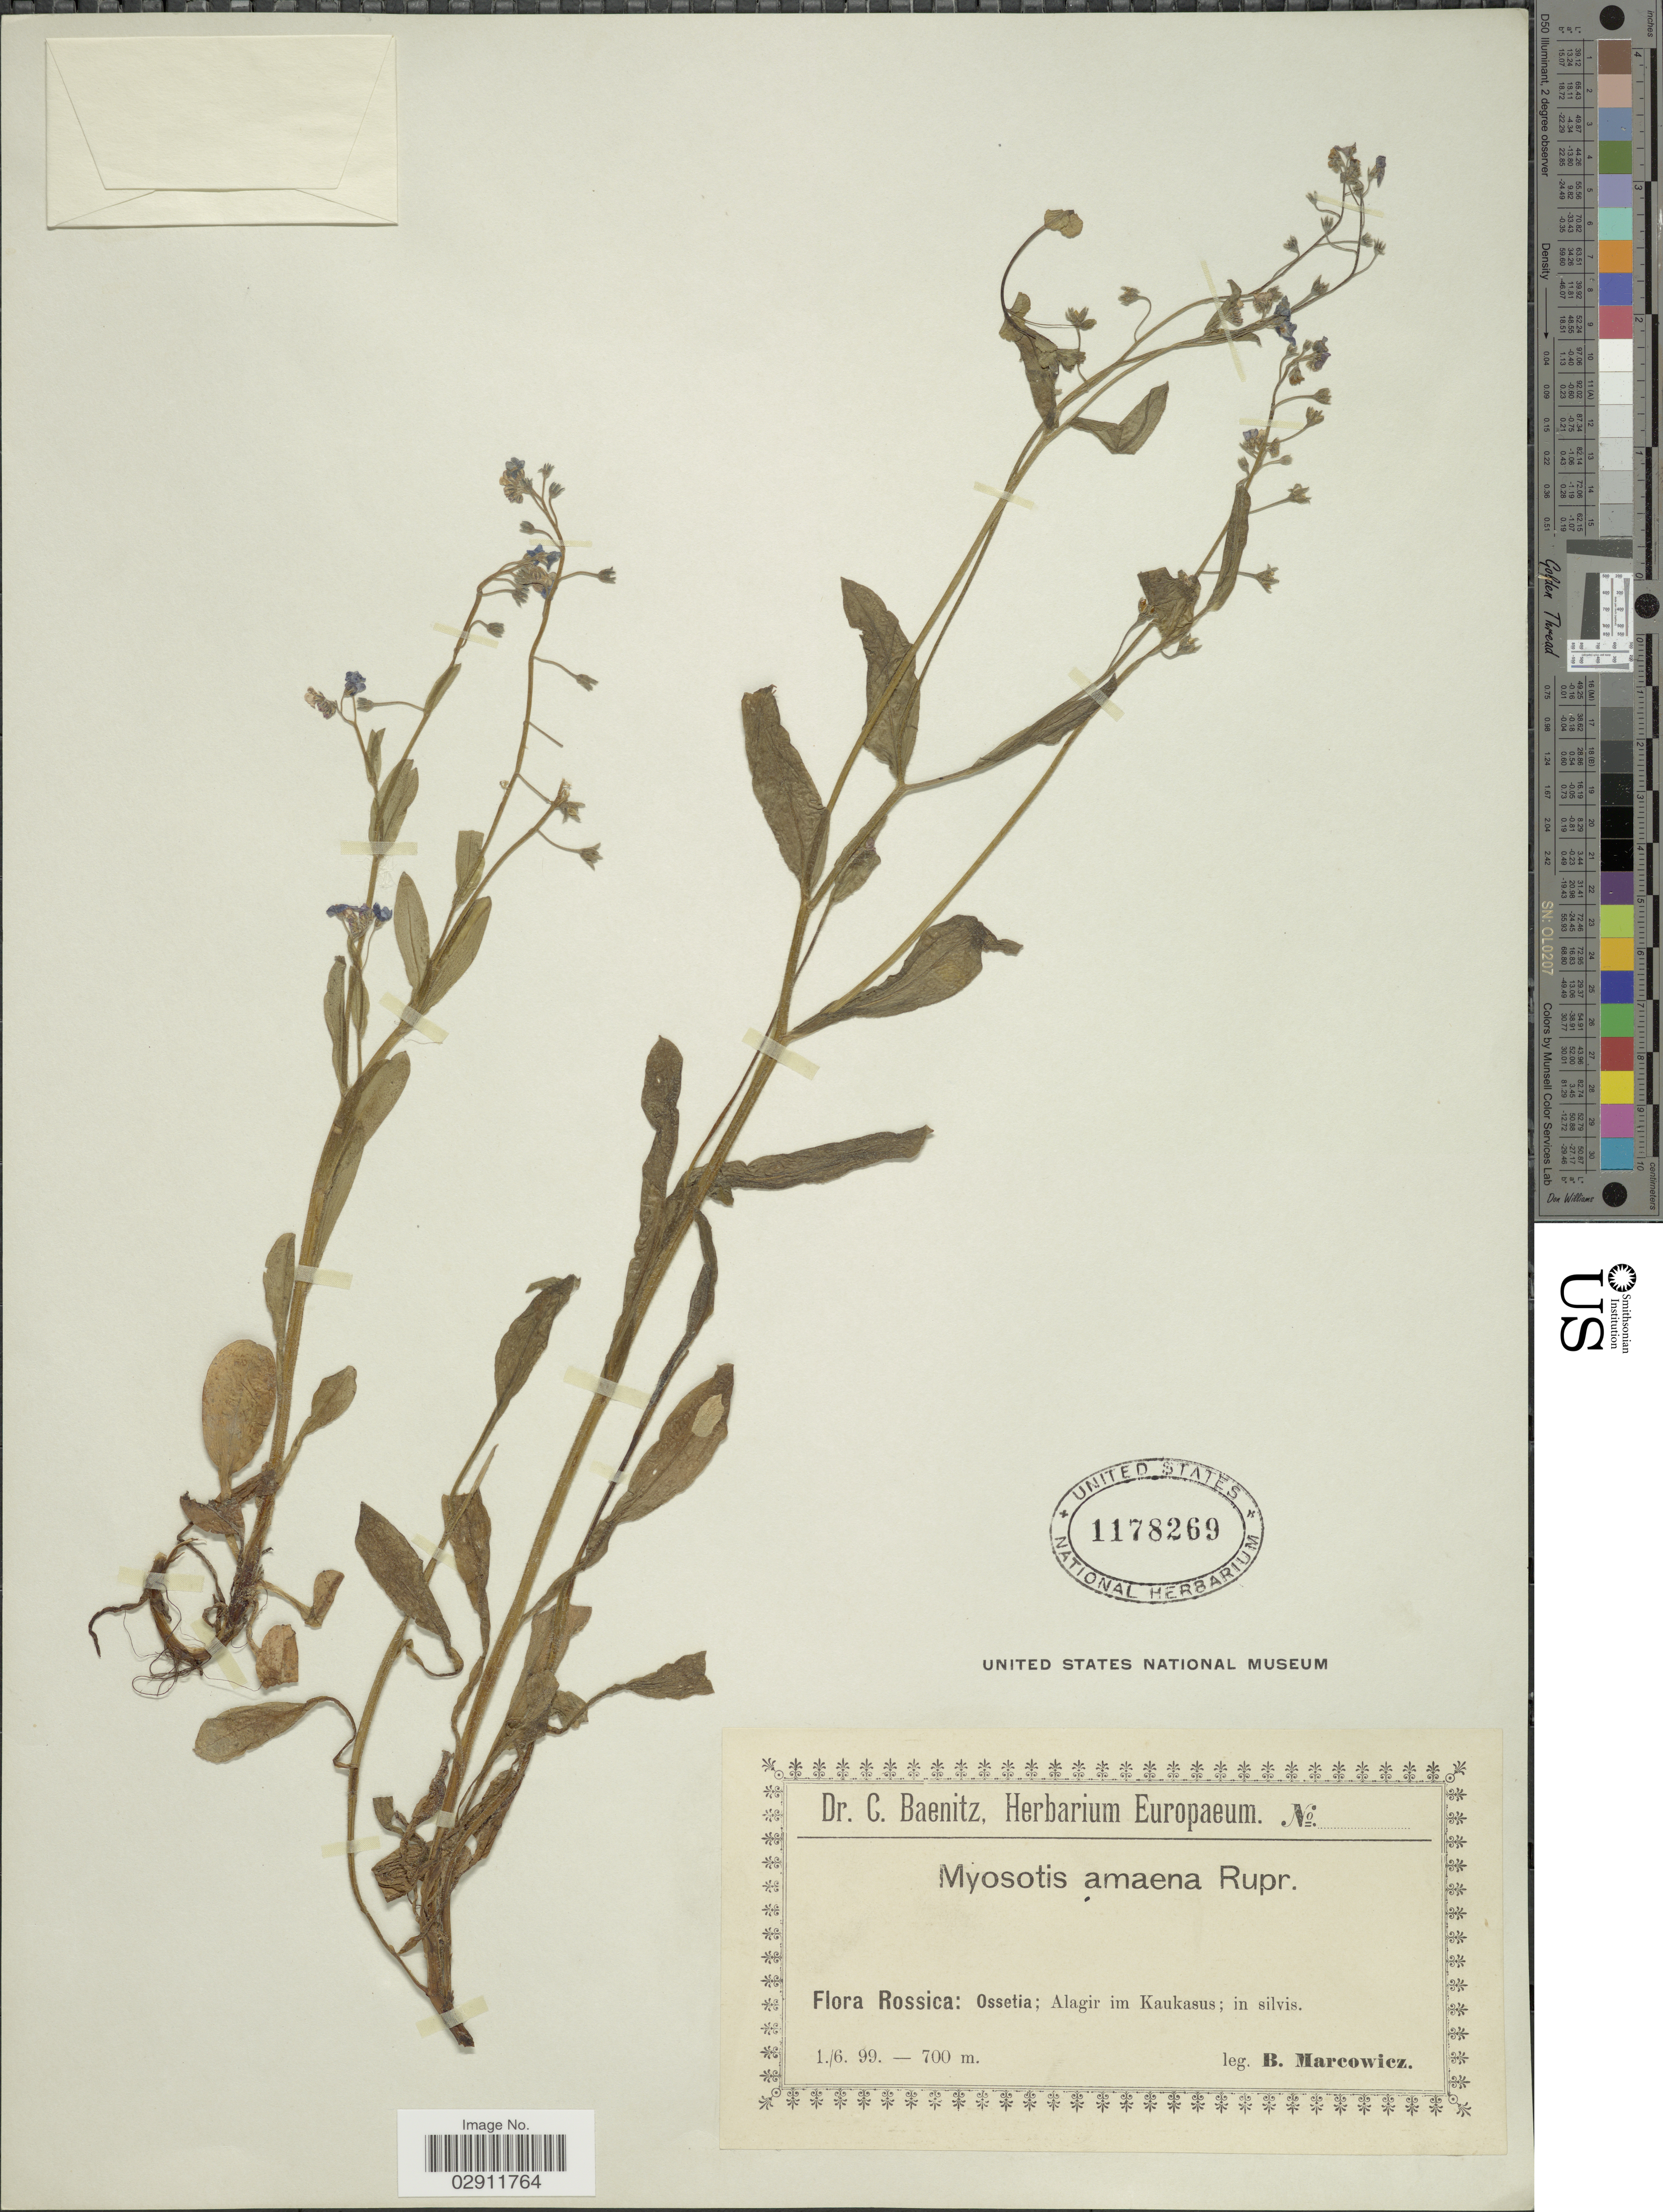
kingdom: Plantae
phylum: Tracheophyta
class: Magnoliopsida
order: Boraginales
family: Boraginaceae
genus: Myosotis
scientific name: Myosotis amoena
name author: Boiss.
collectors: B. Marcowicz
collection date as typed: Transcribed d/m/y: 1/6/99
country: Russian Federation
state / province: Severo-Osetiya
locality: Rossica: Ossetia; Alagir im Kaukasis.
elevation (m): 700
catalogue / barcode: US 1178269